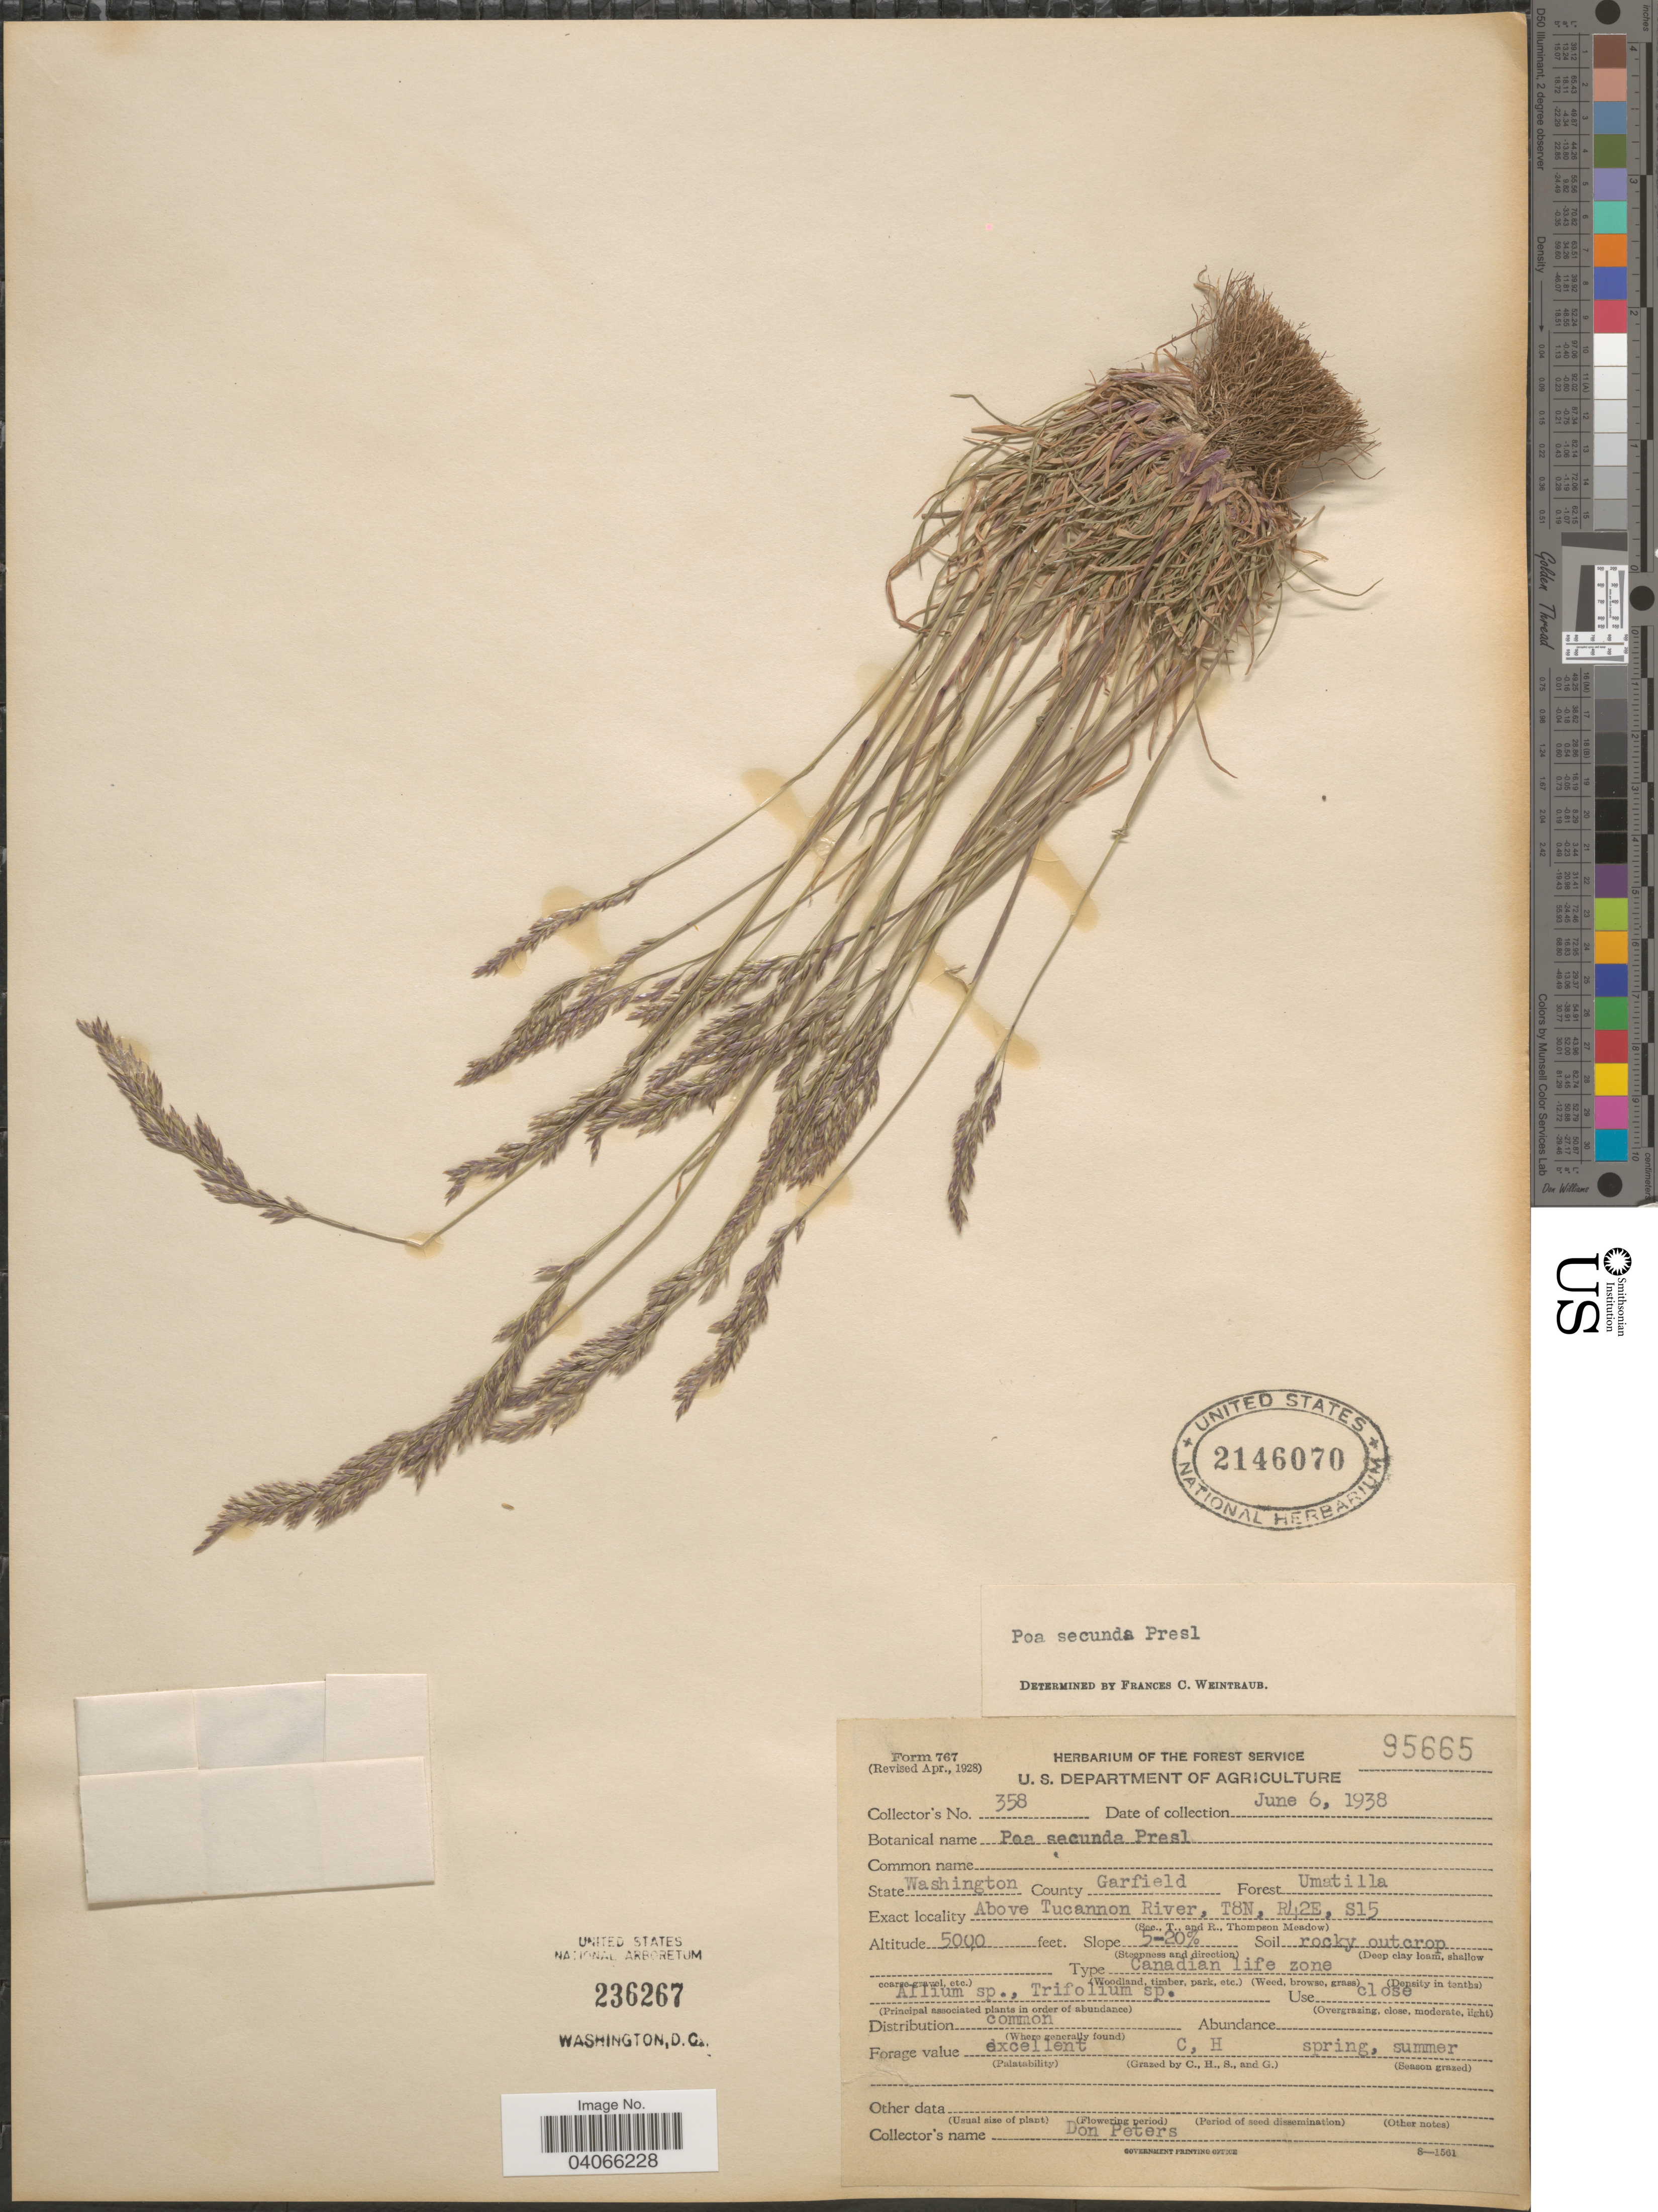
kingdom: Plantae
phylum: Tracheophyta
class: Liliopsida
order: Poales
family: Poaceae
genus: Poa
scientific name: Poa secunda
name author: J. Presl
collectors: D. Peters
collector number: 358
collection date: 1938-06-06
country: United States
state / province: Washington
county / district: Garfield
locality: County Garfield. Forest Umatilla. Above Tucannon River, T8N, R42E, S15.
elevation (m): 1524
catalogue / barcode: US 2146070